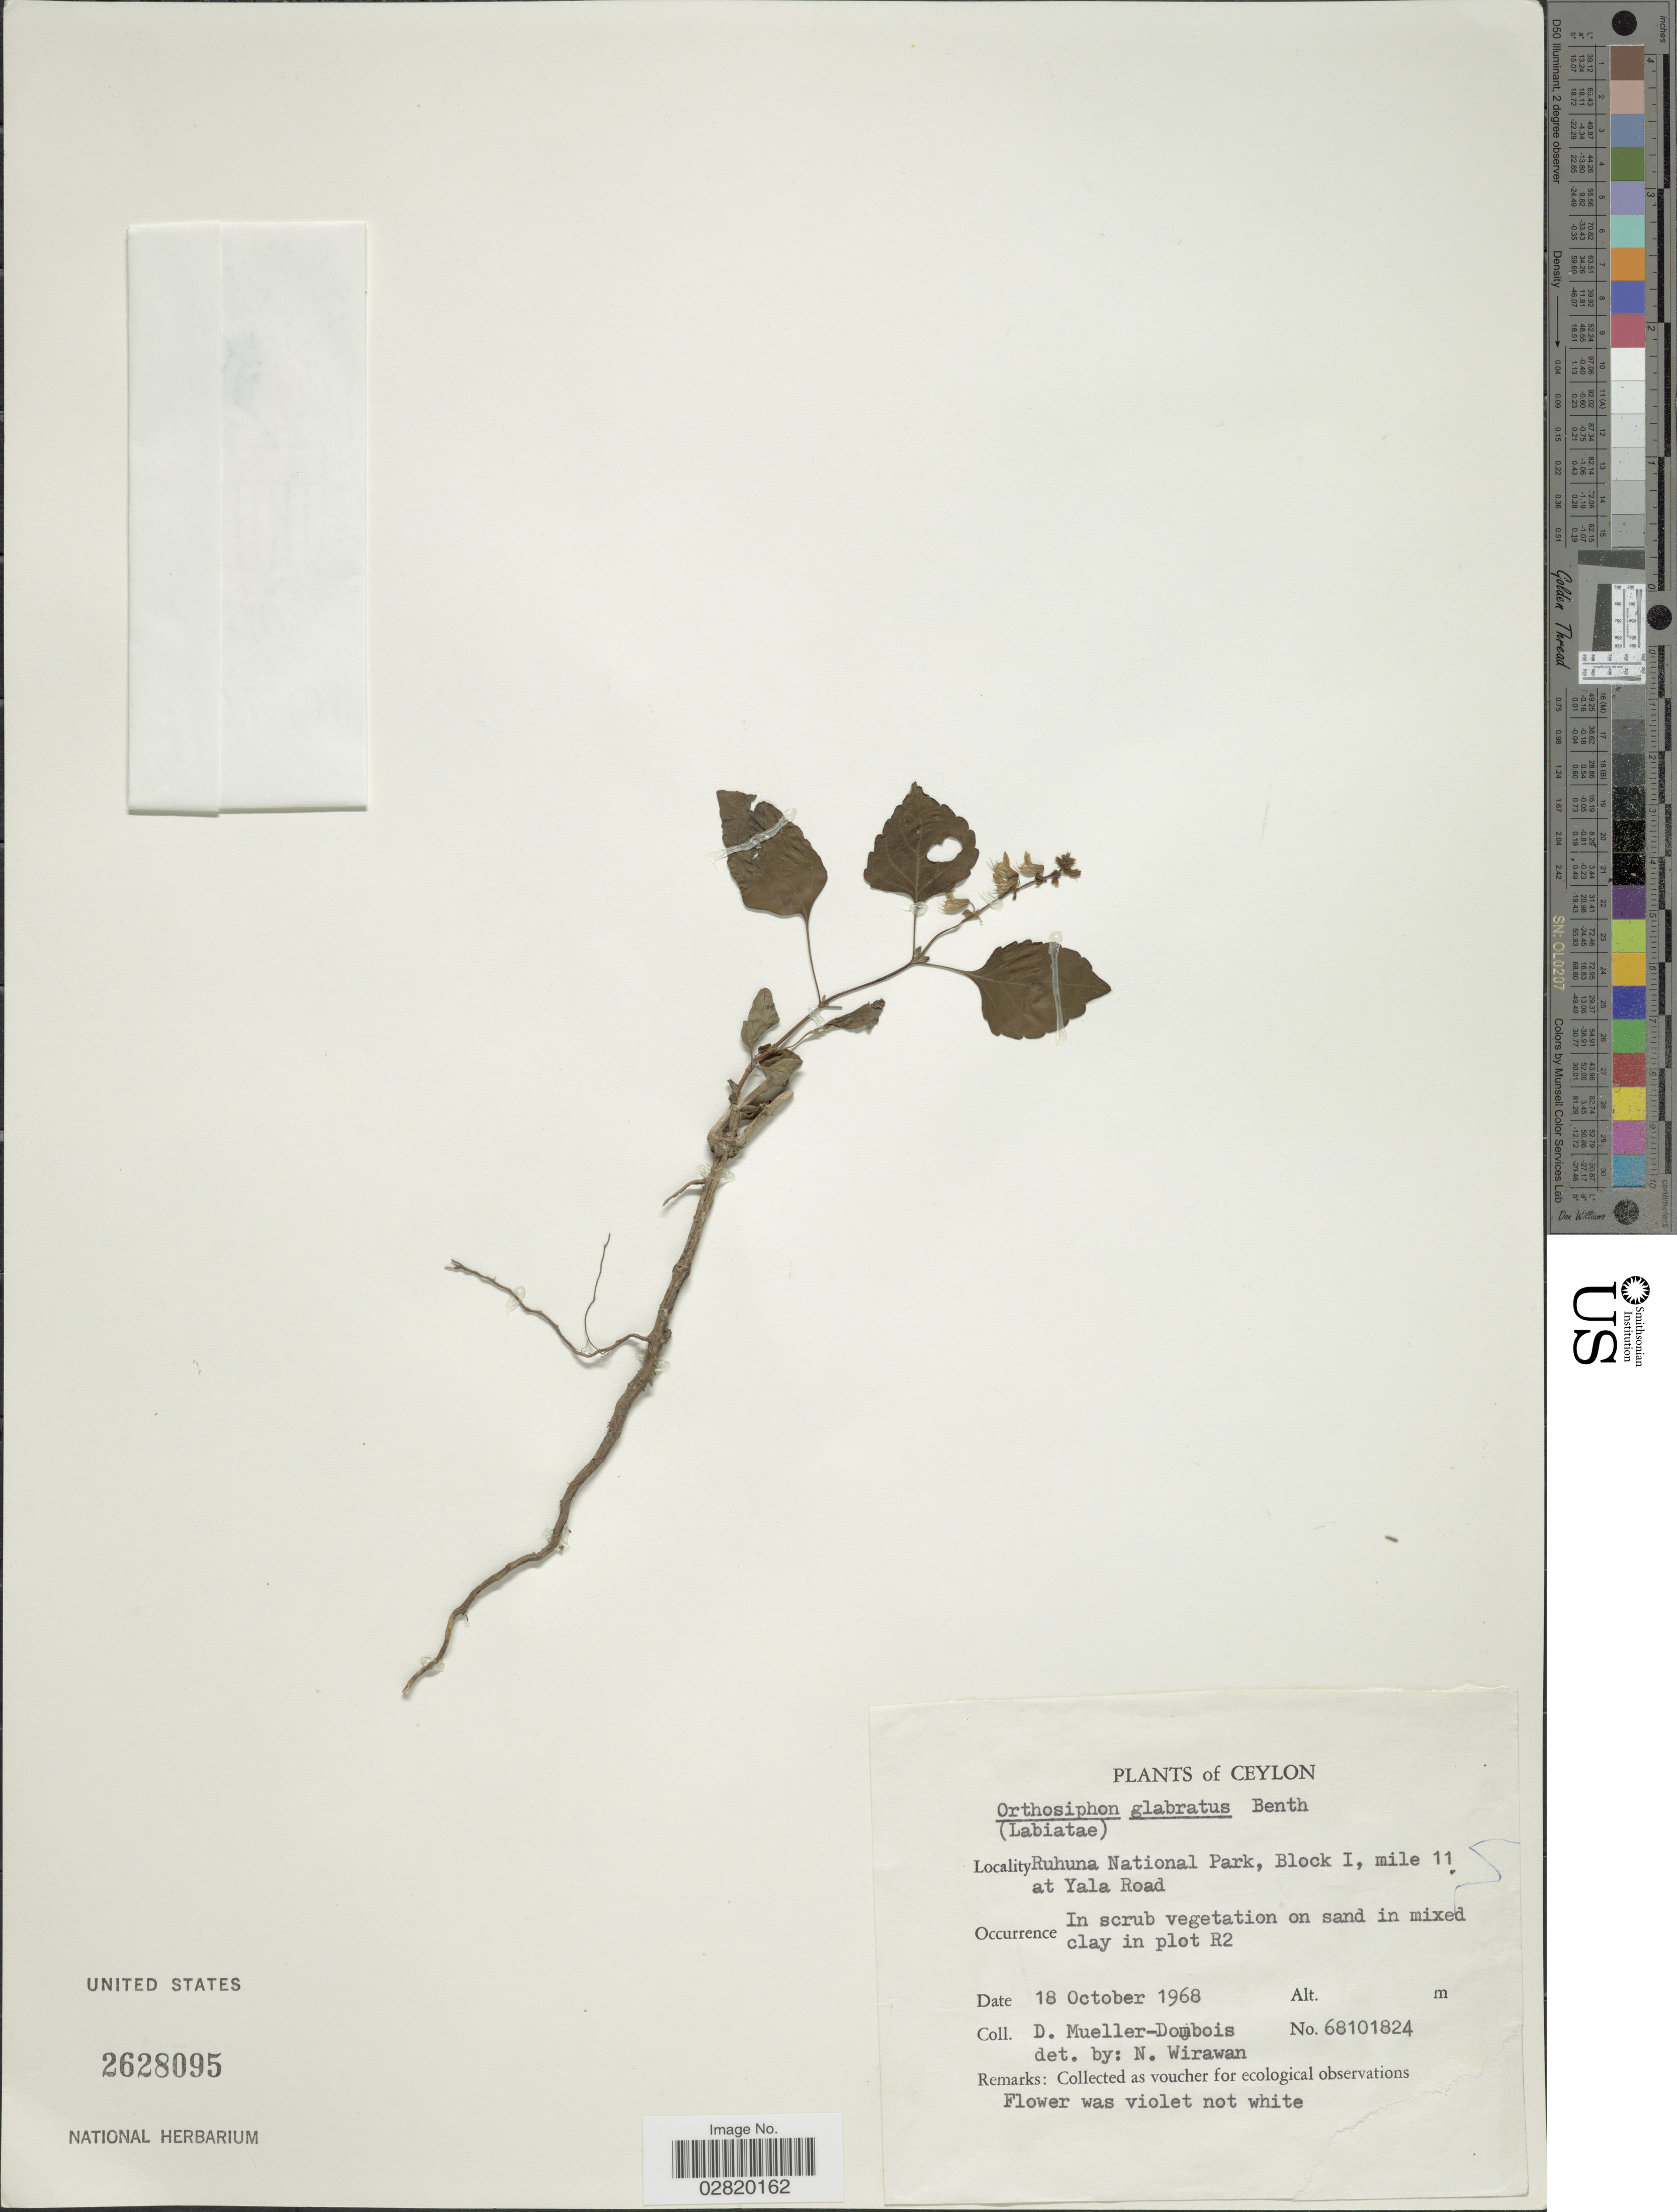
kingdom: Plantae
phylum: Tracheophyta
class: Magnoliopsida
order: Lamiales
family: Lamiaceae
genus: Orthosiphon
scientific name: Orthosiphon glabratus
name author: Benth.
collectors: D. Mueller-Dombois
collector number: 68101824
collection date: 1968-10-18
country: Sri Lanka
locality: Ceylon, Ruhuna National Park, Block I, mile 11 at Yala Road.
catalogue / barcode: US 2628095